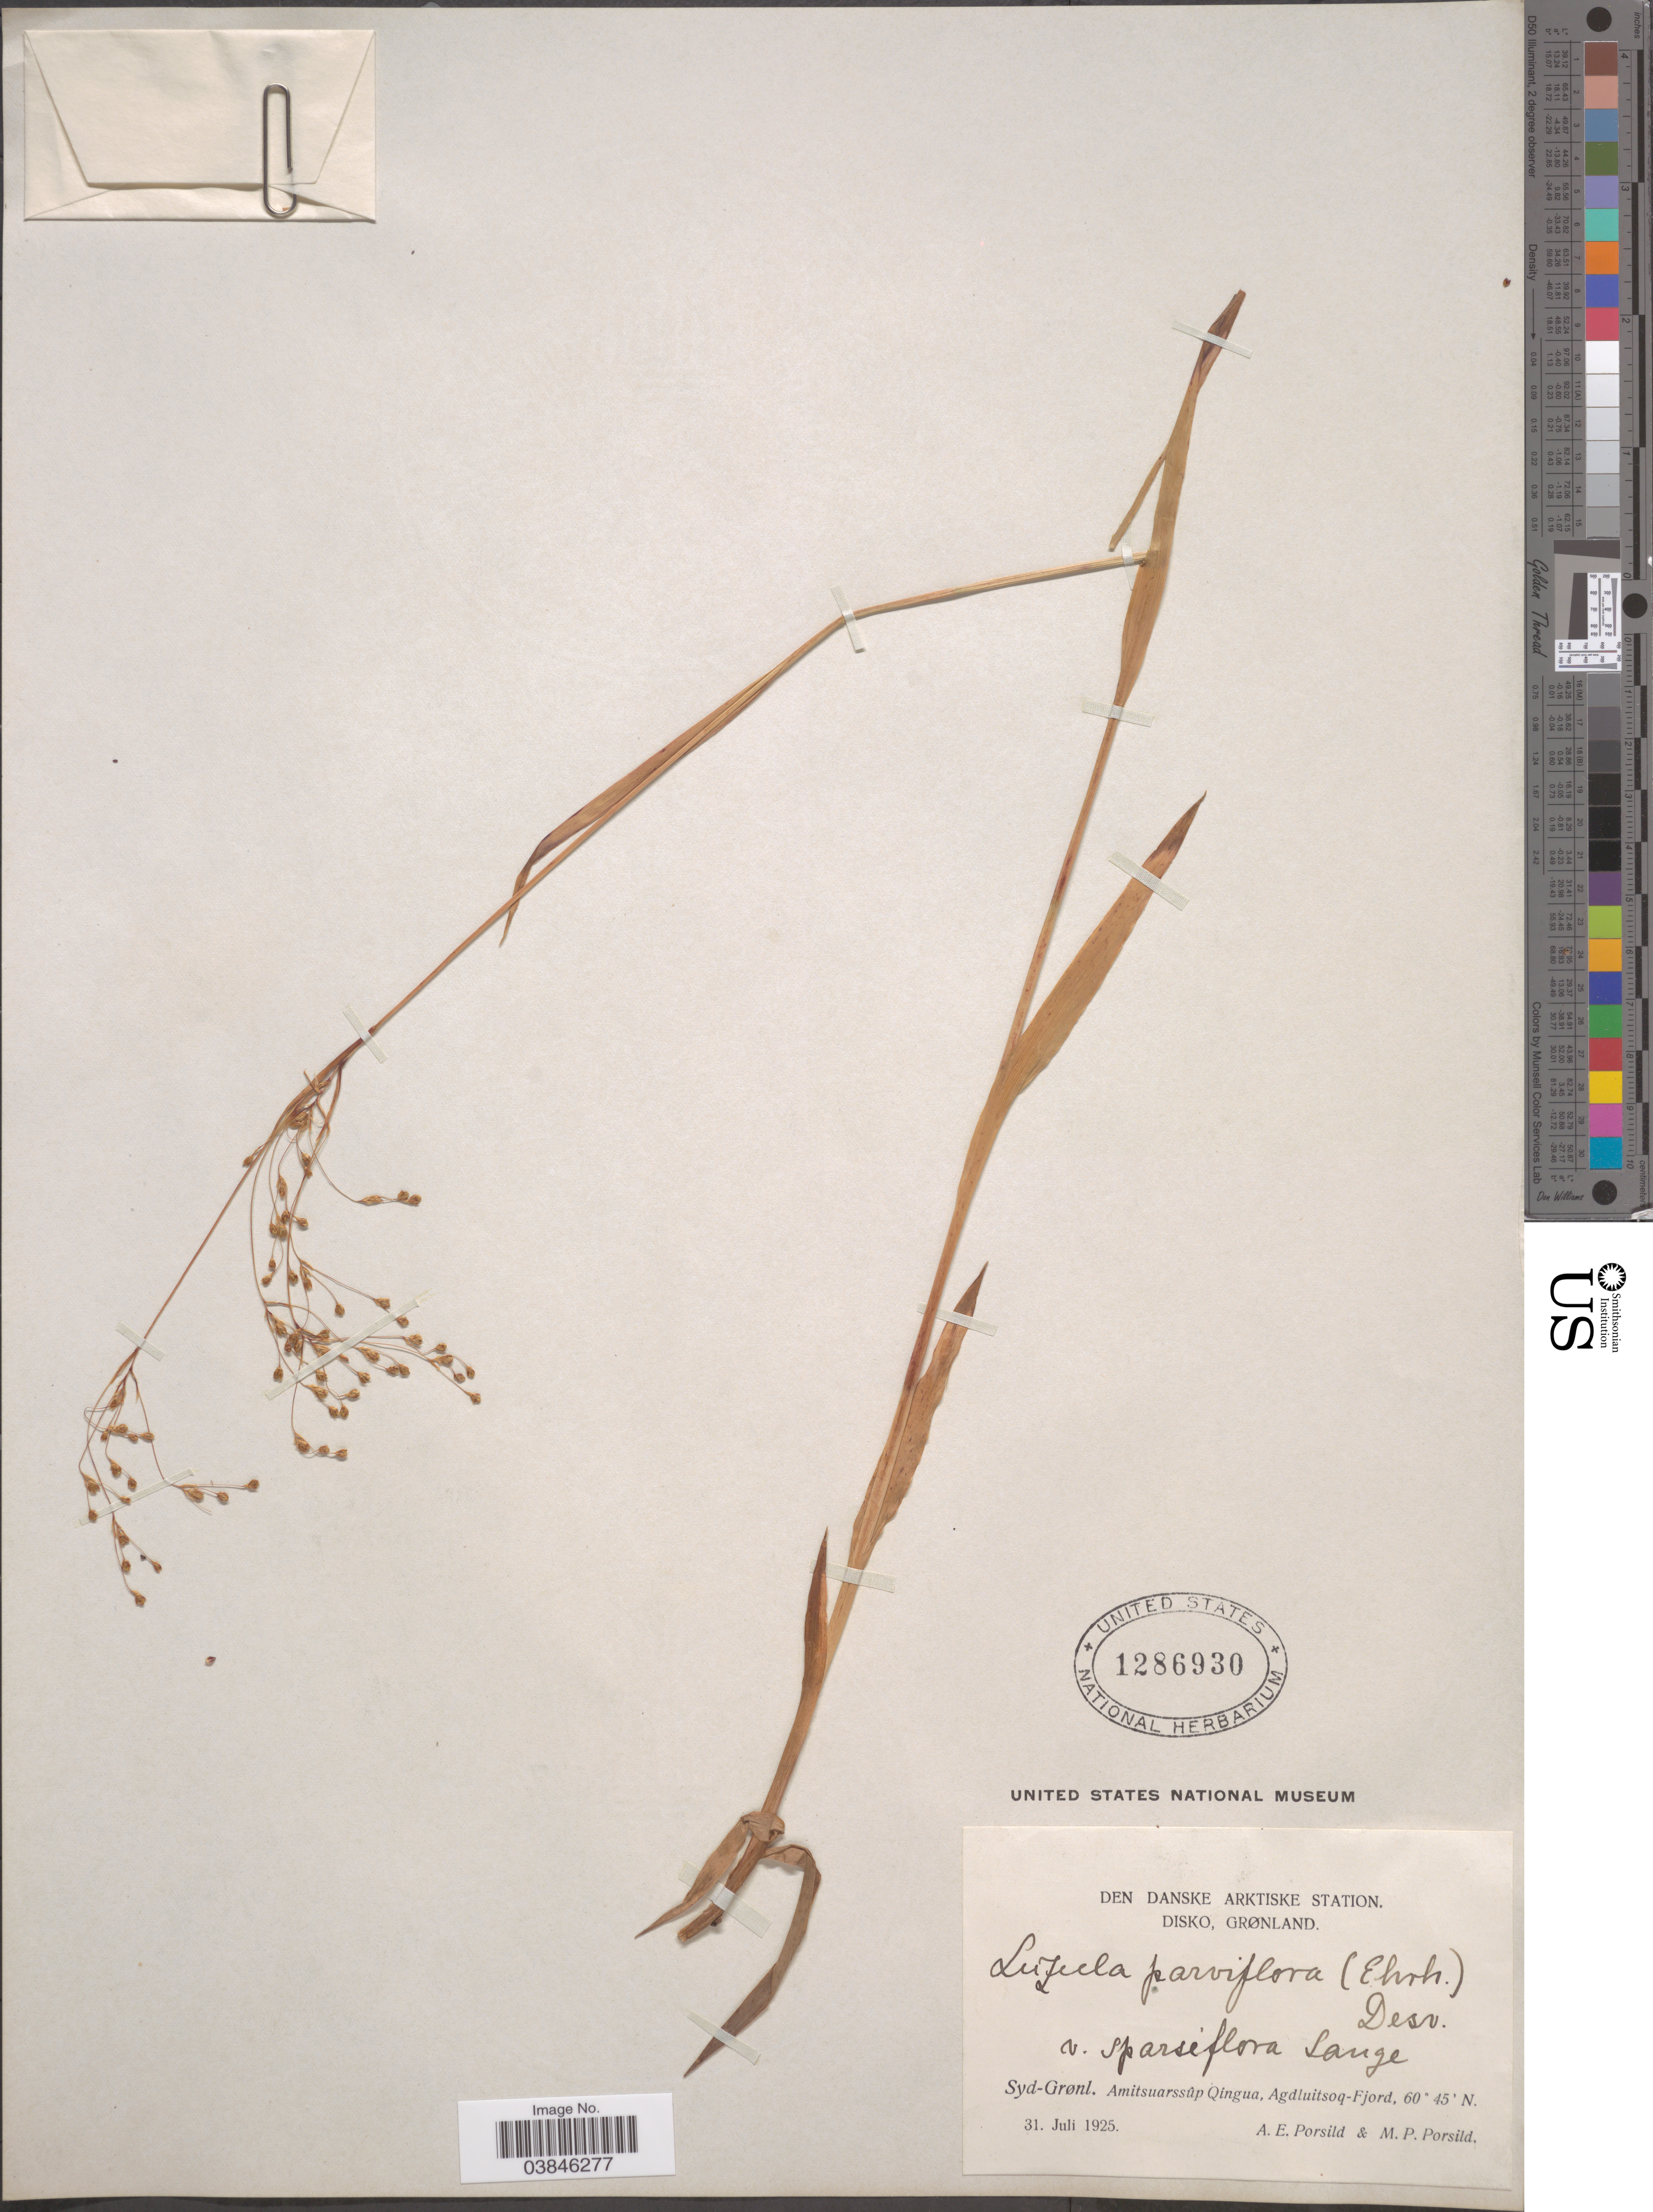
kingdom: Plantae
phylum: Tracheophyta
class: Liliopsida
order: Poales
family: Juncaceae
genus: Luzula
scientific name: Luzula parviflora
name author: (Ehrh.) Desv.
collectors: A. E. Porsild & M. P. Porsild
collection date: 1925-07-31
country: Greenland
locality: Den Danske Arktiske Station. Disko. Grønland. Syd-Grønl. Amitsuarssûp Qingua, Agdluitsoq-Fjord.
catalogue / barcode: US 1286930